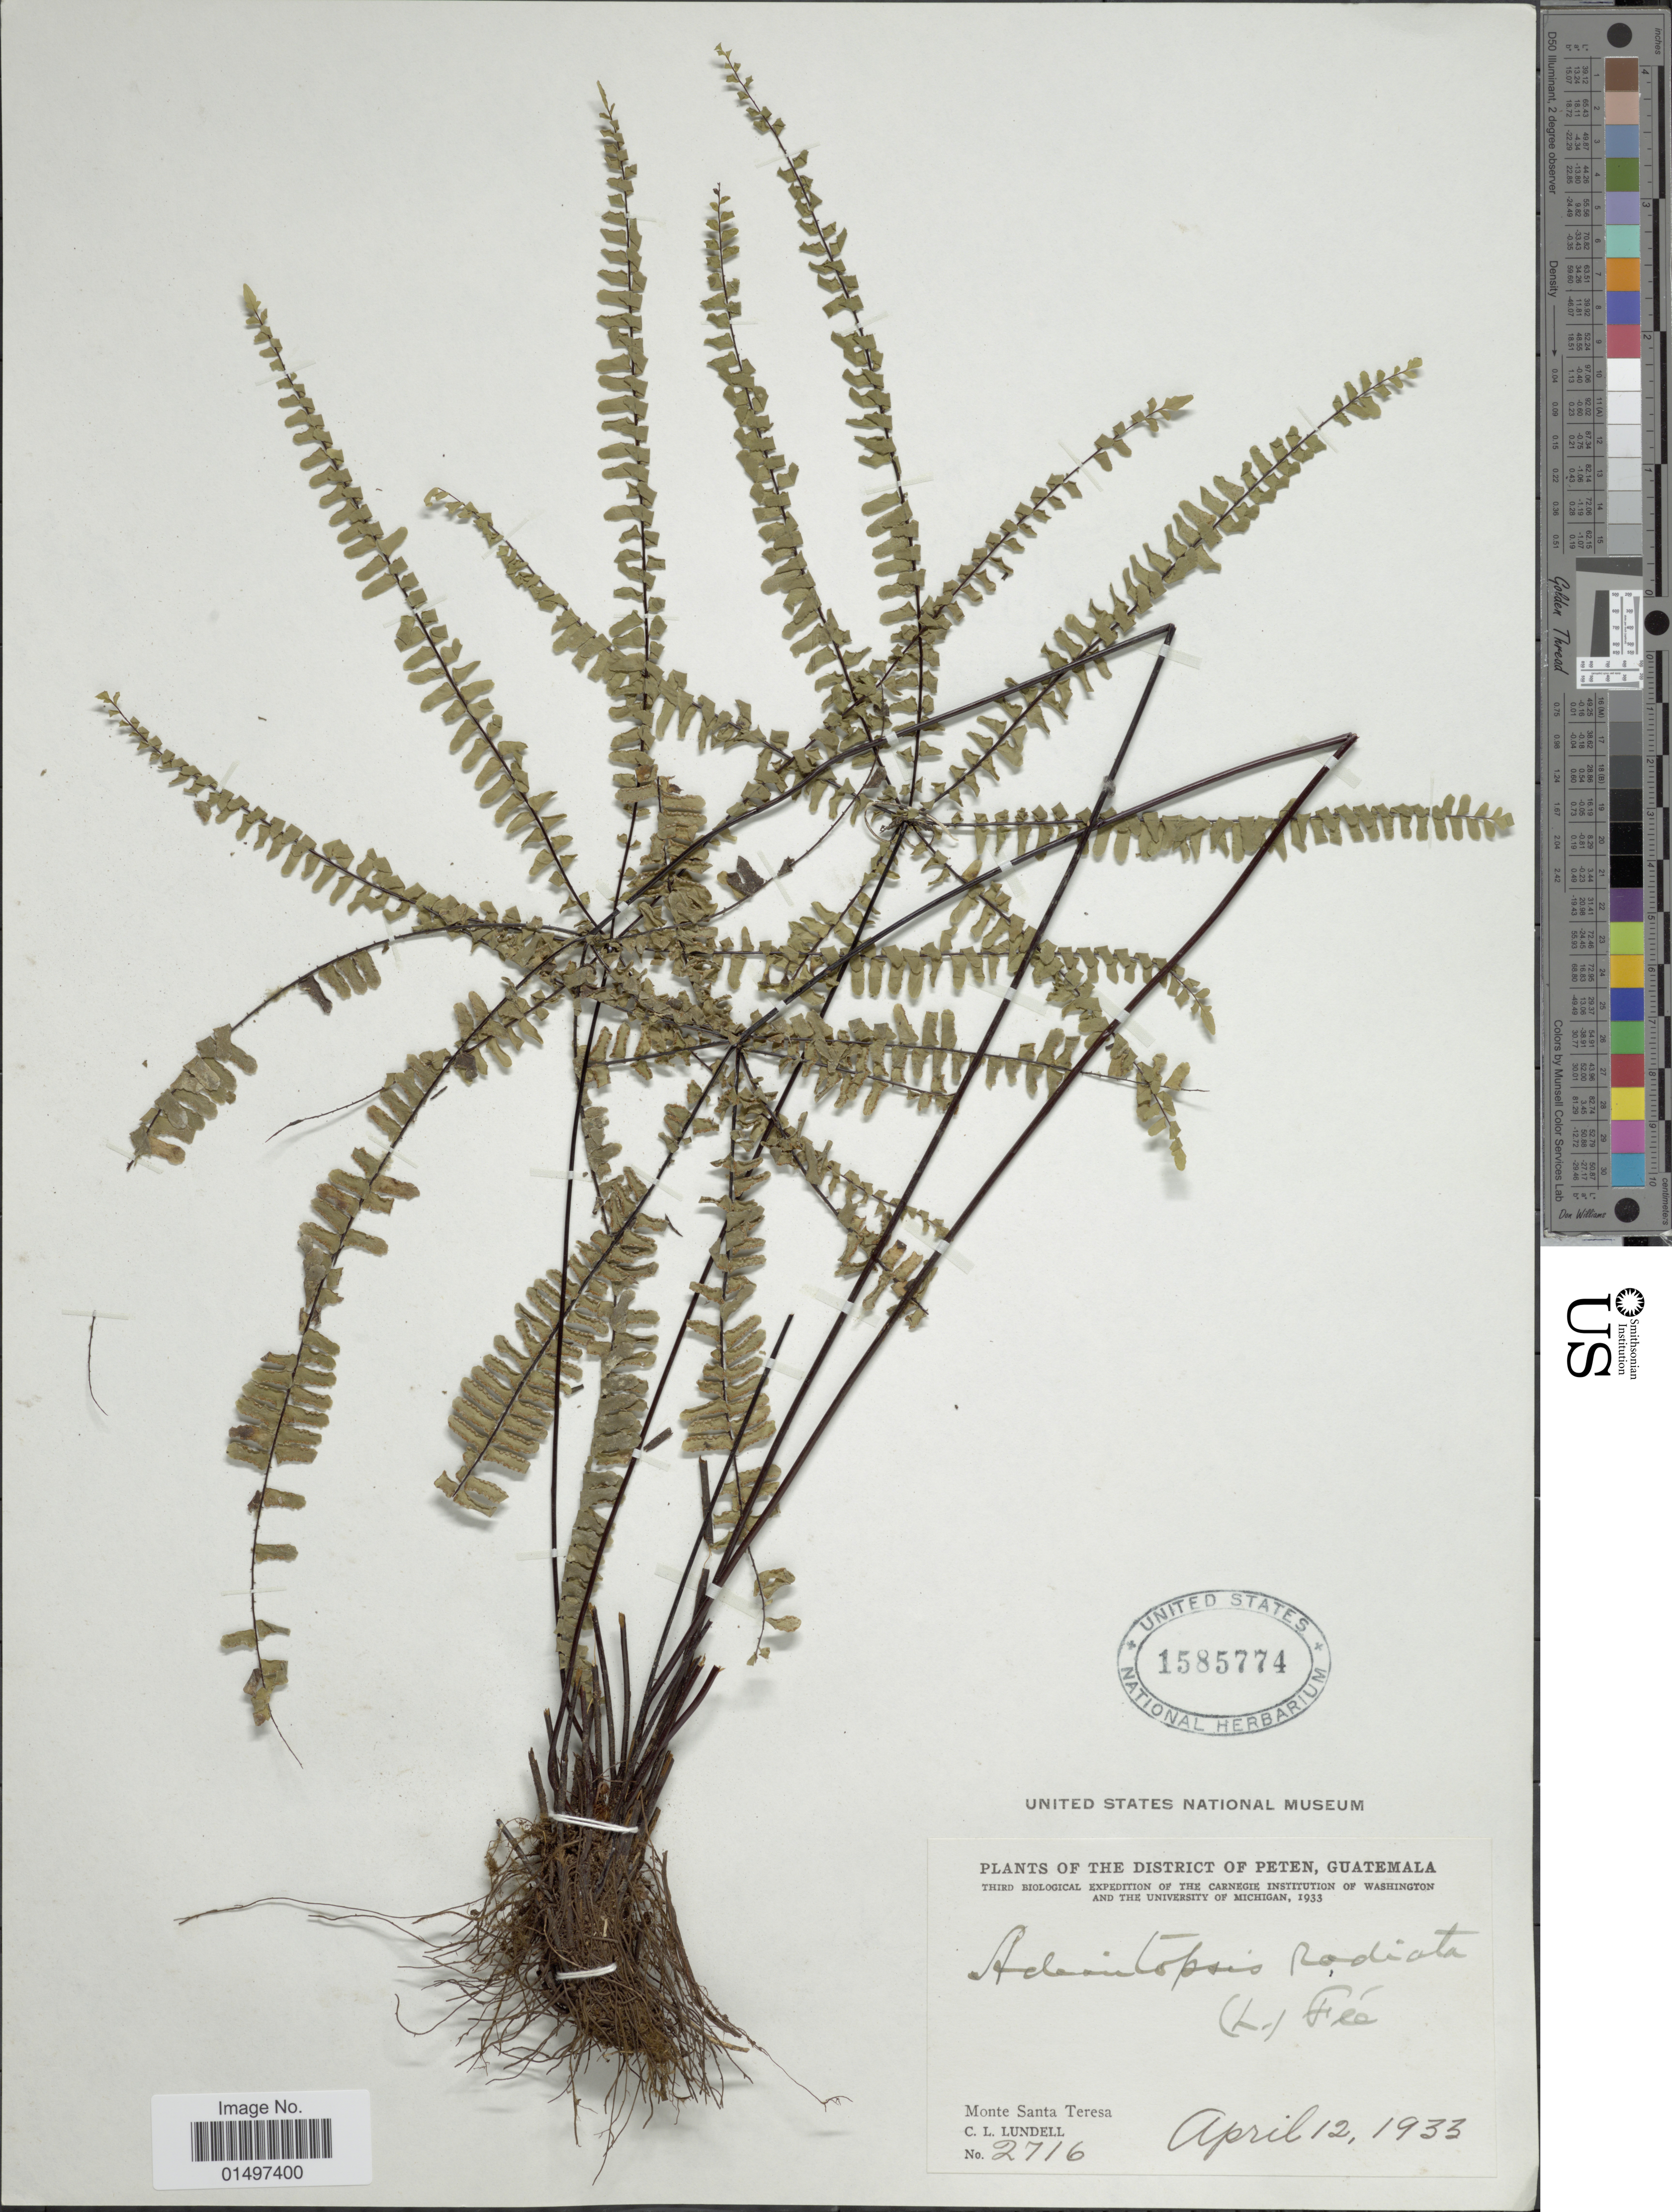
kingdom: Plantae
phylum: Tracheophyta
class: Polypodiopsida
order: Polypodiales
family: Pteridaceae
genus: Adiantopsis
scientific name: Adiantopsis radiata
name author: (L.) Fée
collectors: C. L. Lundell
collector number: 2716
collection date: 1933-04-12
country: Guatemala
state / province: El Petén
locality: The District of Peten. Monte Santa Teresa.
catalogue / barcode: US 1585774